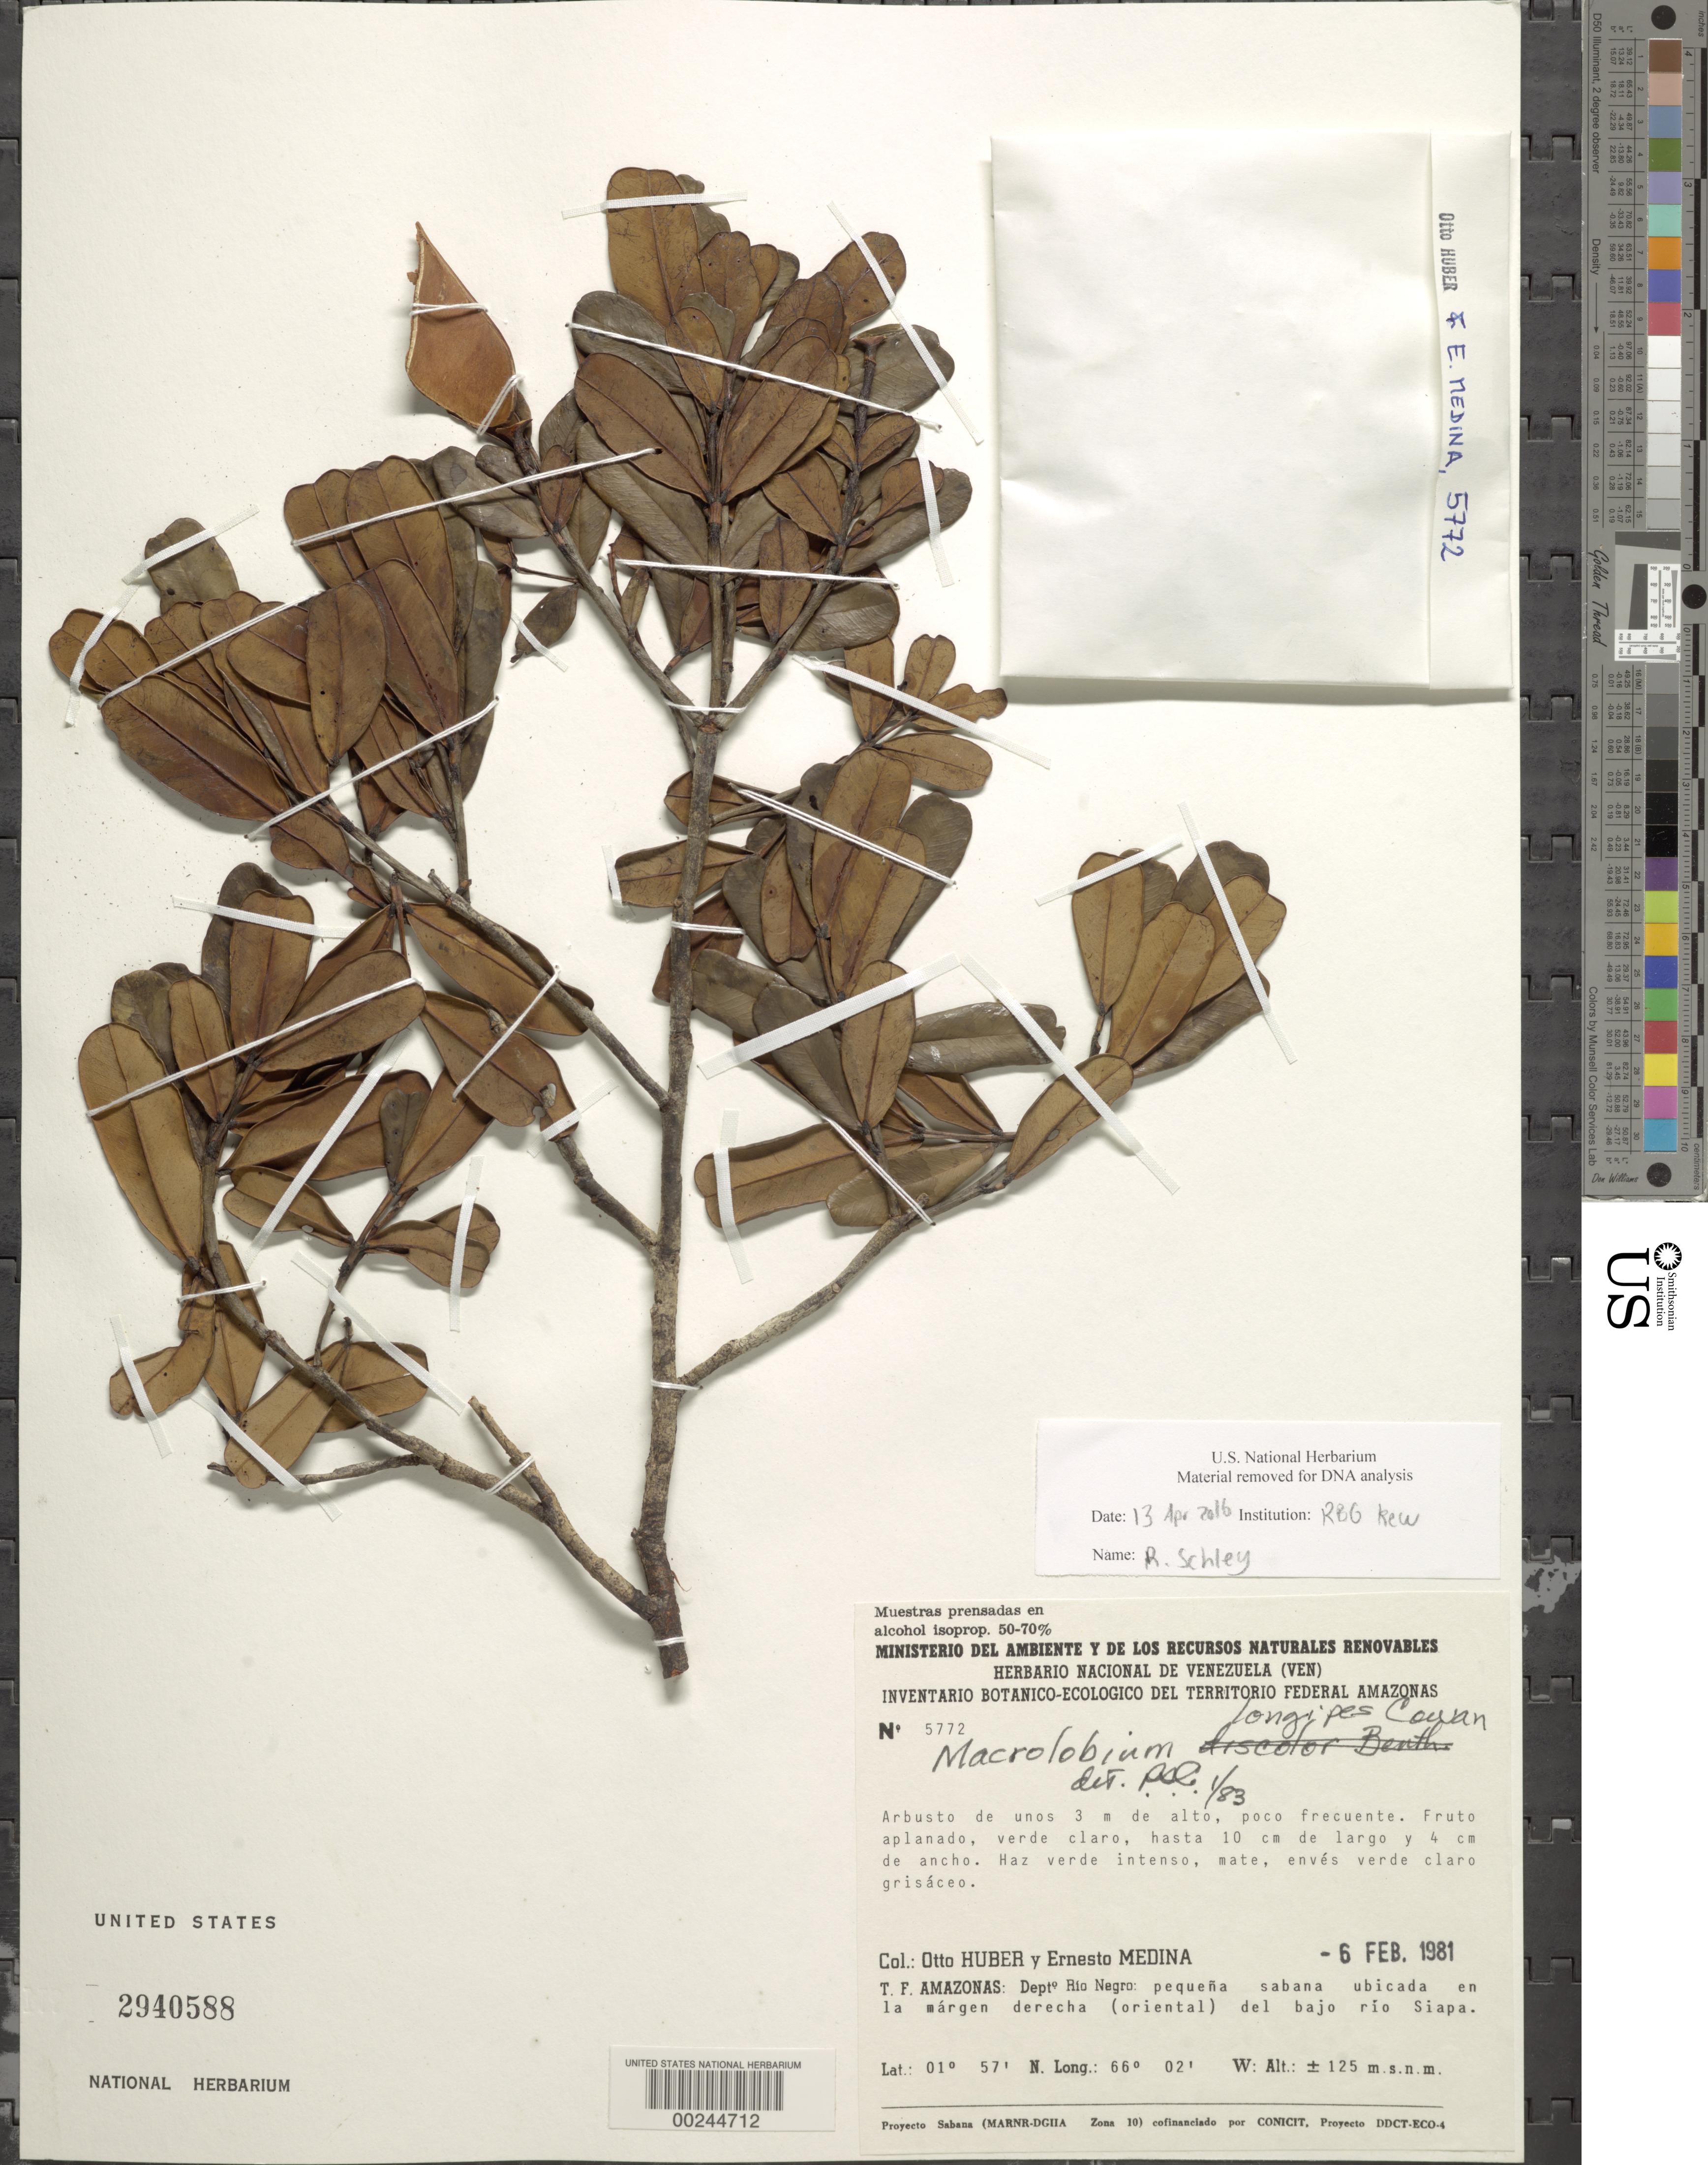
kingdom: Plantae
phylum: Tracheophyta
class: Magnoliopsida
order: Fabales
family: Fabaceae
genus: Macrolobium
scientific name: Macrolobium longipes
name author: R.S. Cowan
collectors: O. Huber & E. Medina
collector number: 5772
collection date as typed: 06 Feb 1981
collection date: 1981-02-06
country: Venezuela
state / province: Amazonas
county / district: Rio Negro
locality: Right edge (e) of the bank of rio siapa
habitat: Small savanna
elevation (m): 100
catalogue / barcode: US 2940588